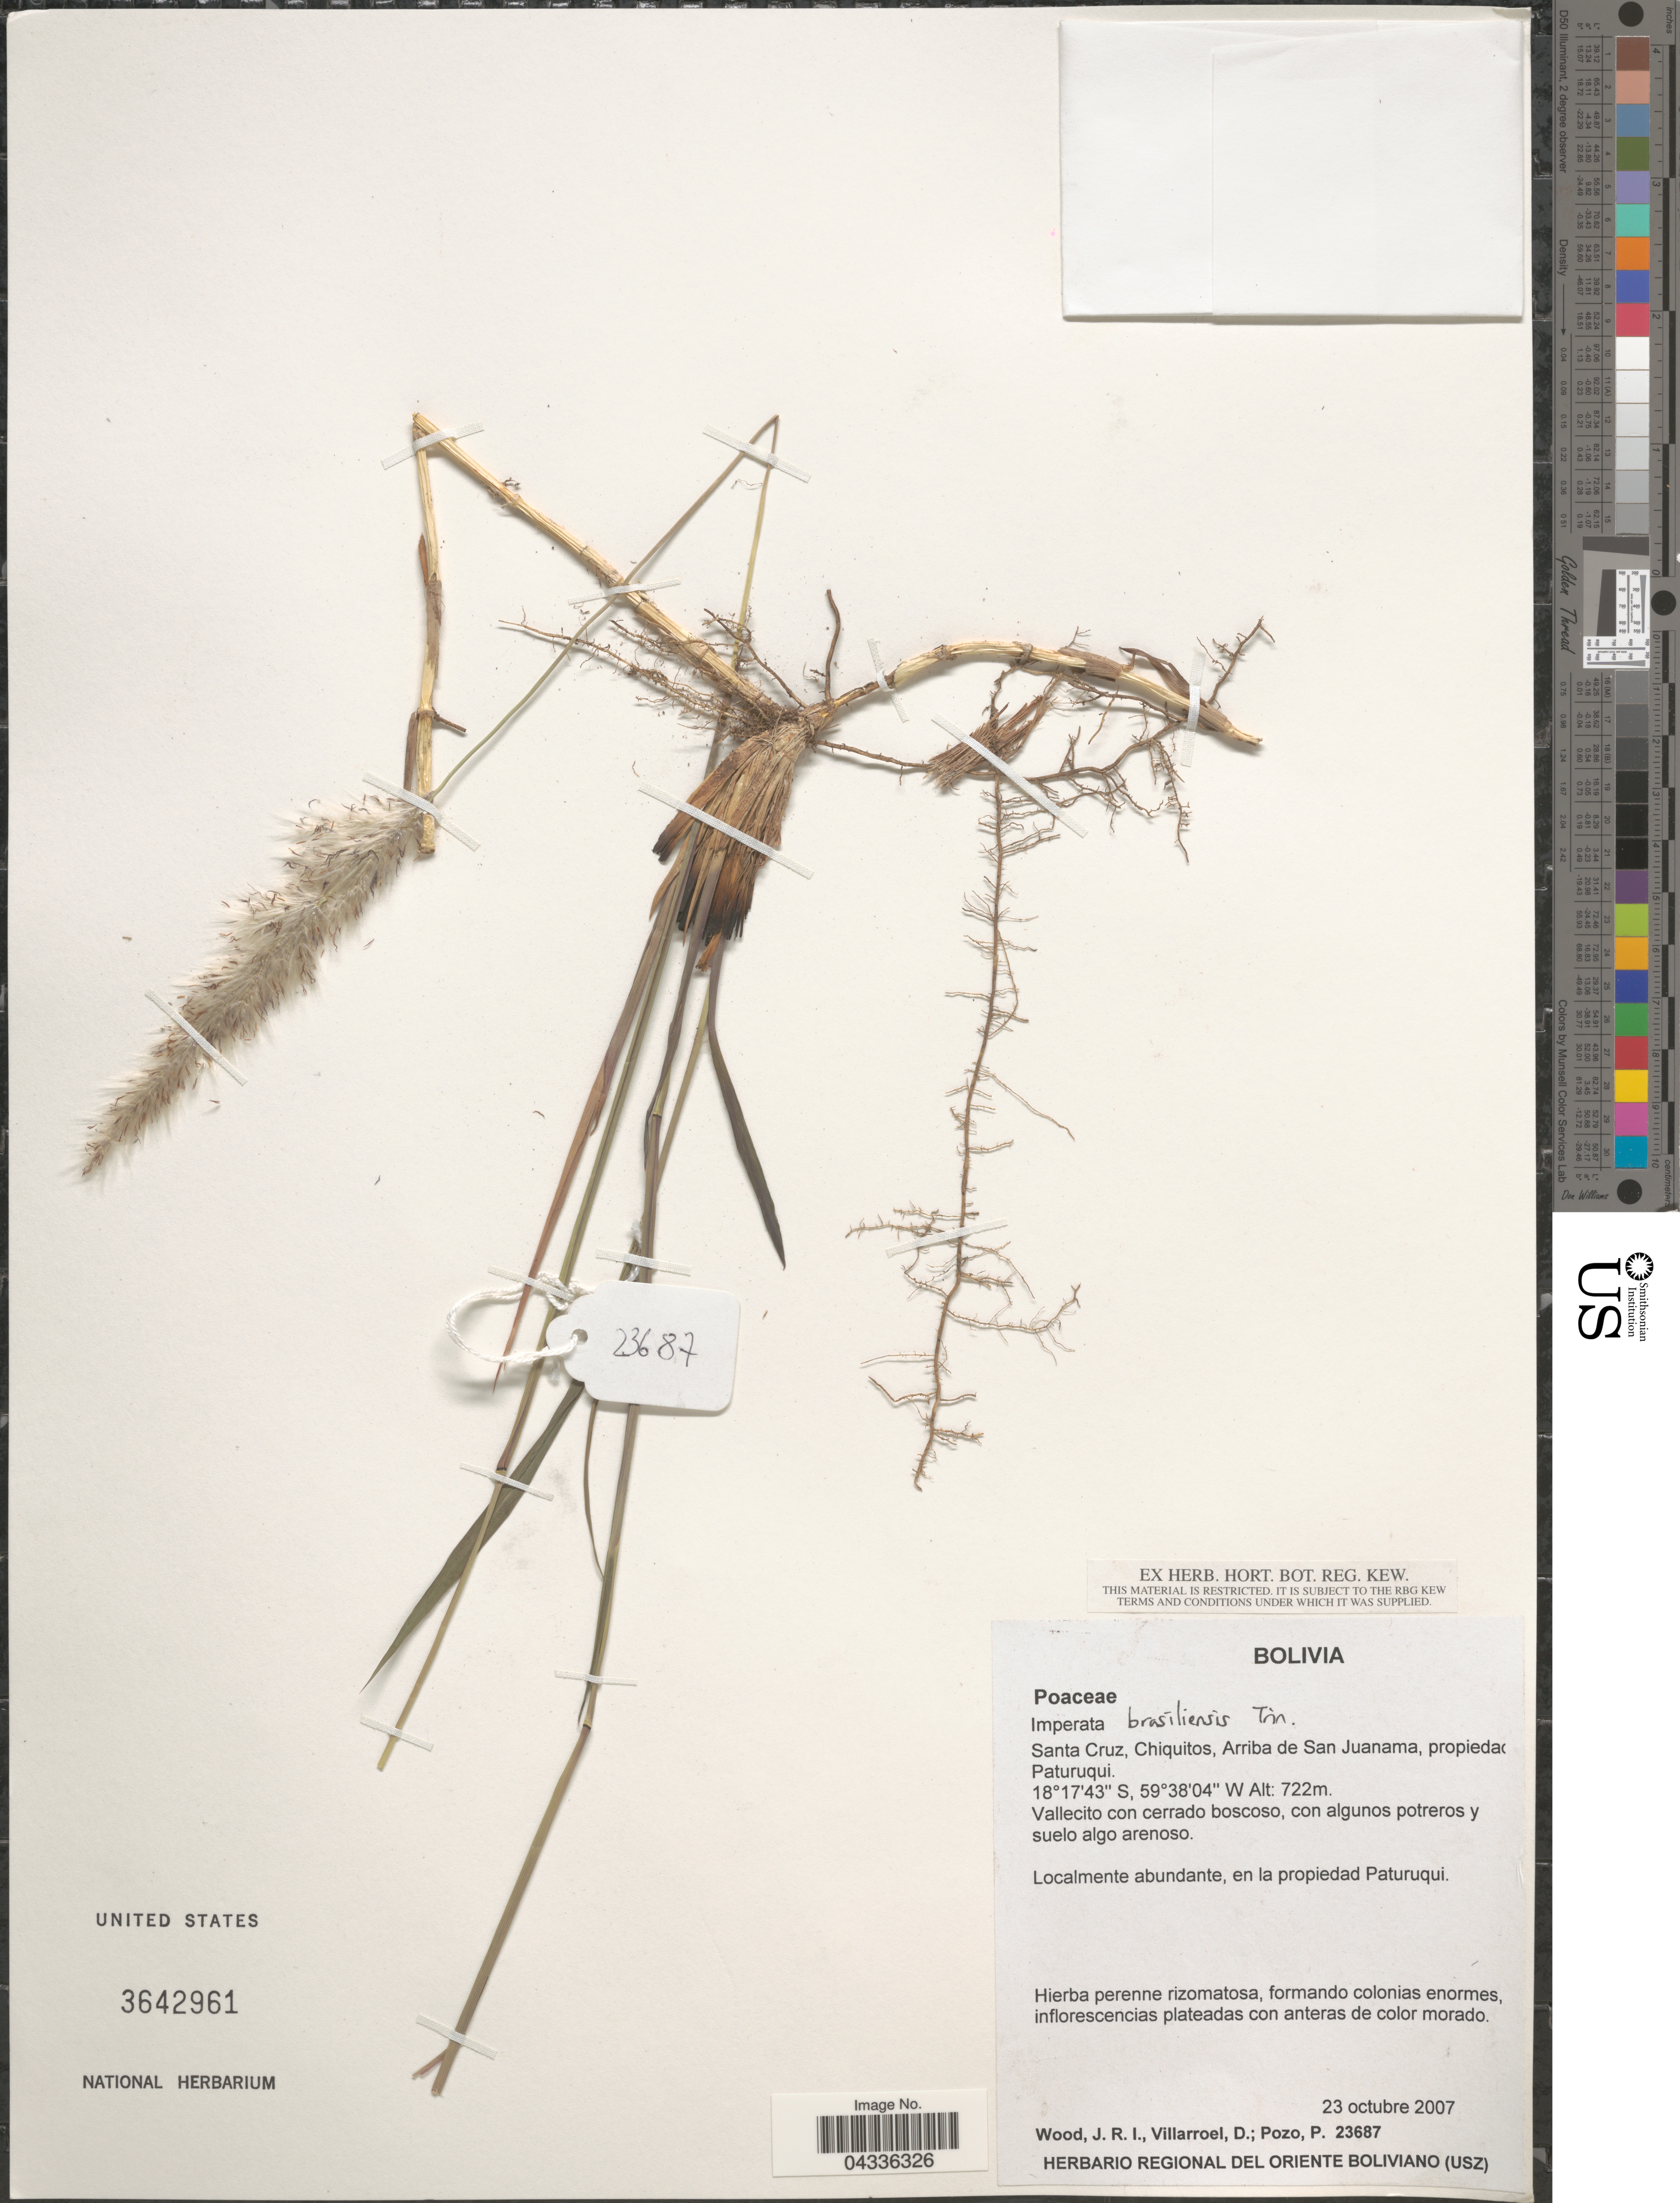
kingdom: Plantae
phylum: Tracheophyta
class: Liliopsida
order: Poales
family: Poaceae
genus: Imperata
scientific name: Imperata brasiliensis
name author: Trin.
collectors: J. R. I. Wood, D. Villarroel & P. Pozo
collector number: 23687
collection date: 2007-10-23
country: Bolivia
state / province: Santa Cruz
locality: Chiquitos, Arriba de San Juanama, propiedad Paturuqui.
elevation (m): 722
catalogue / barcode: US 3642961